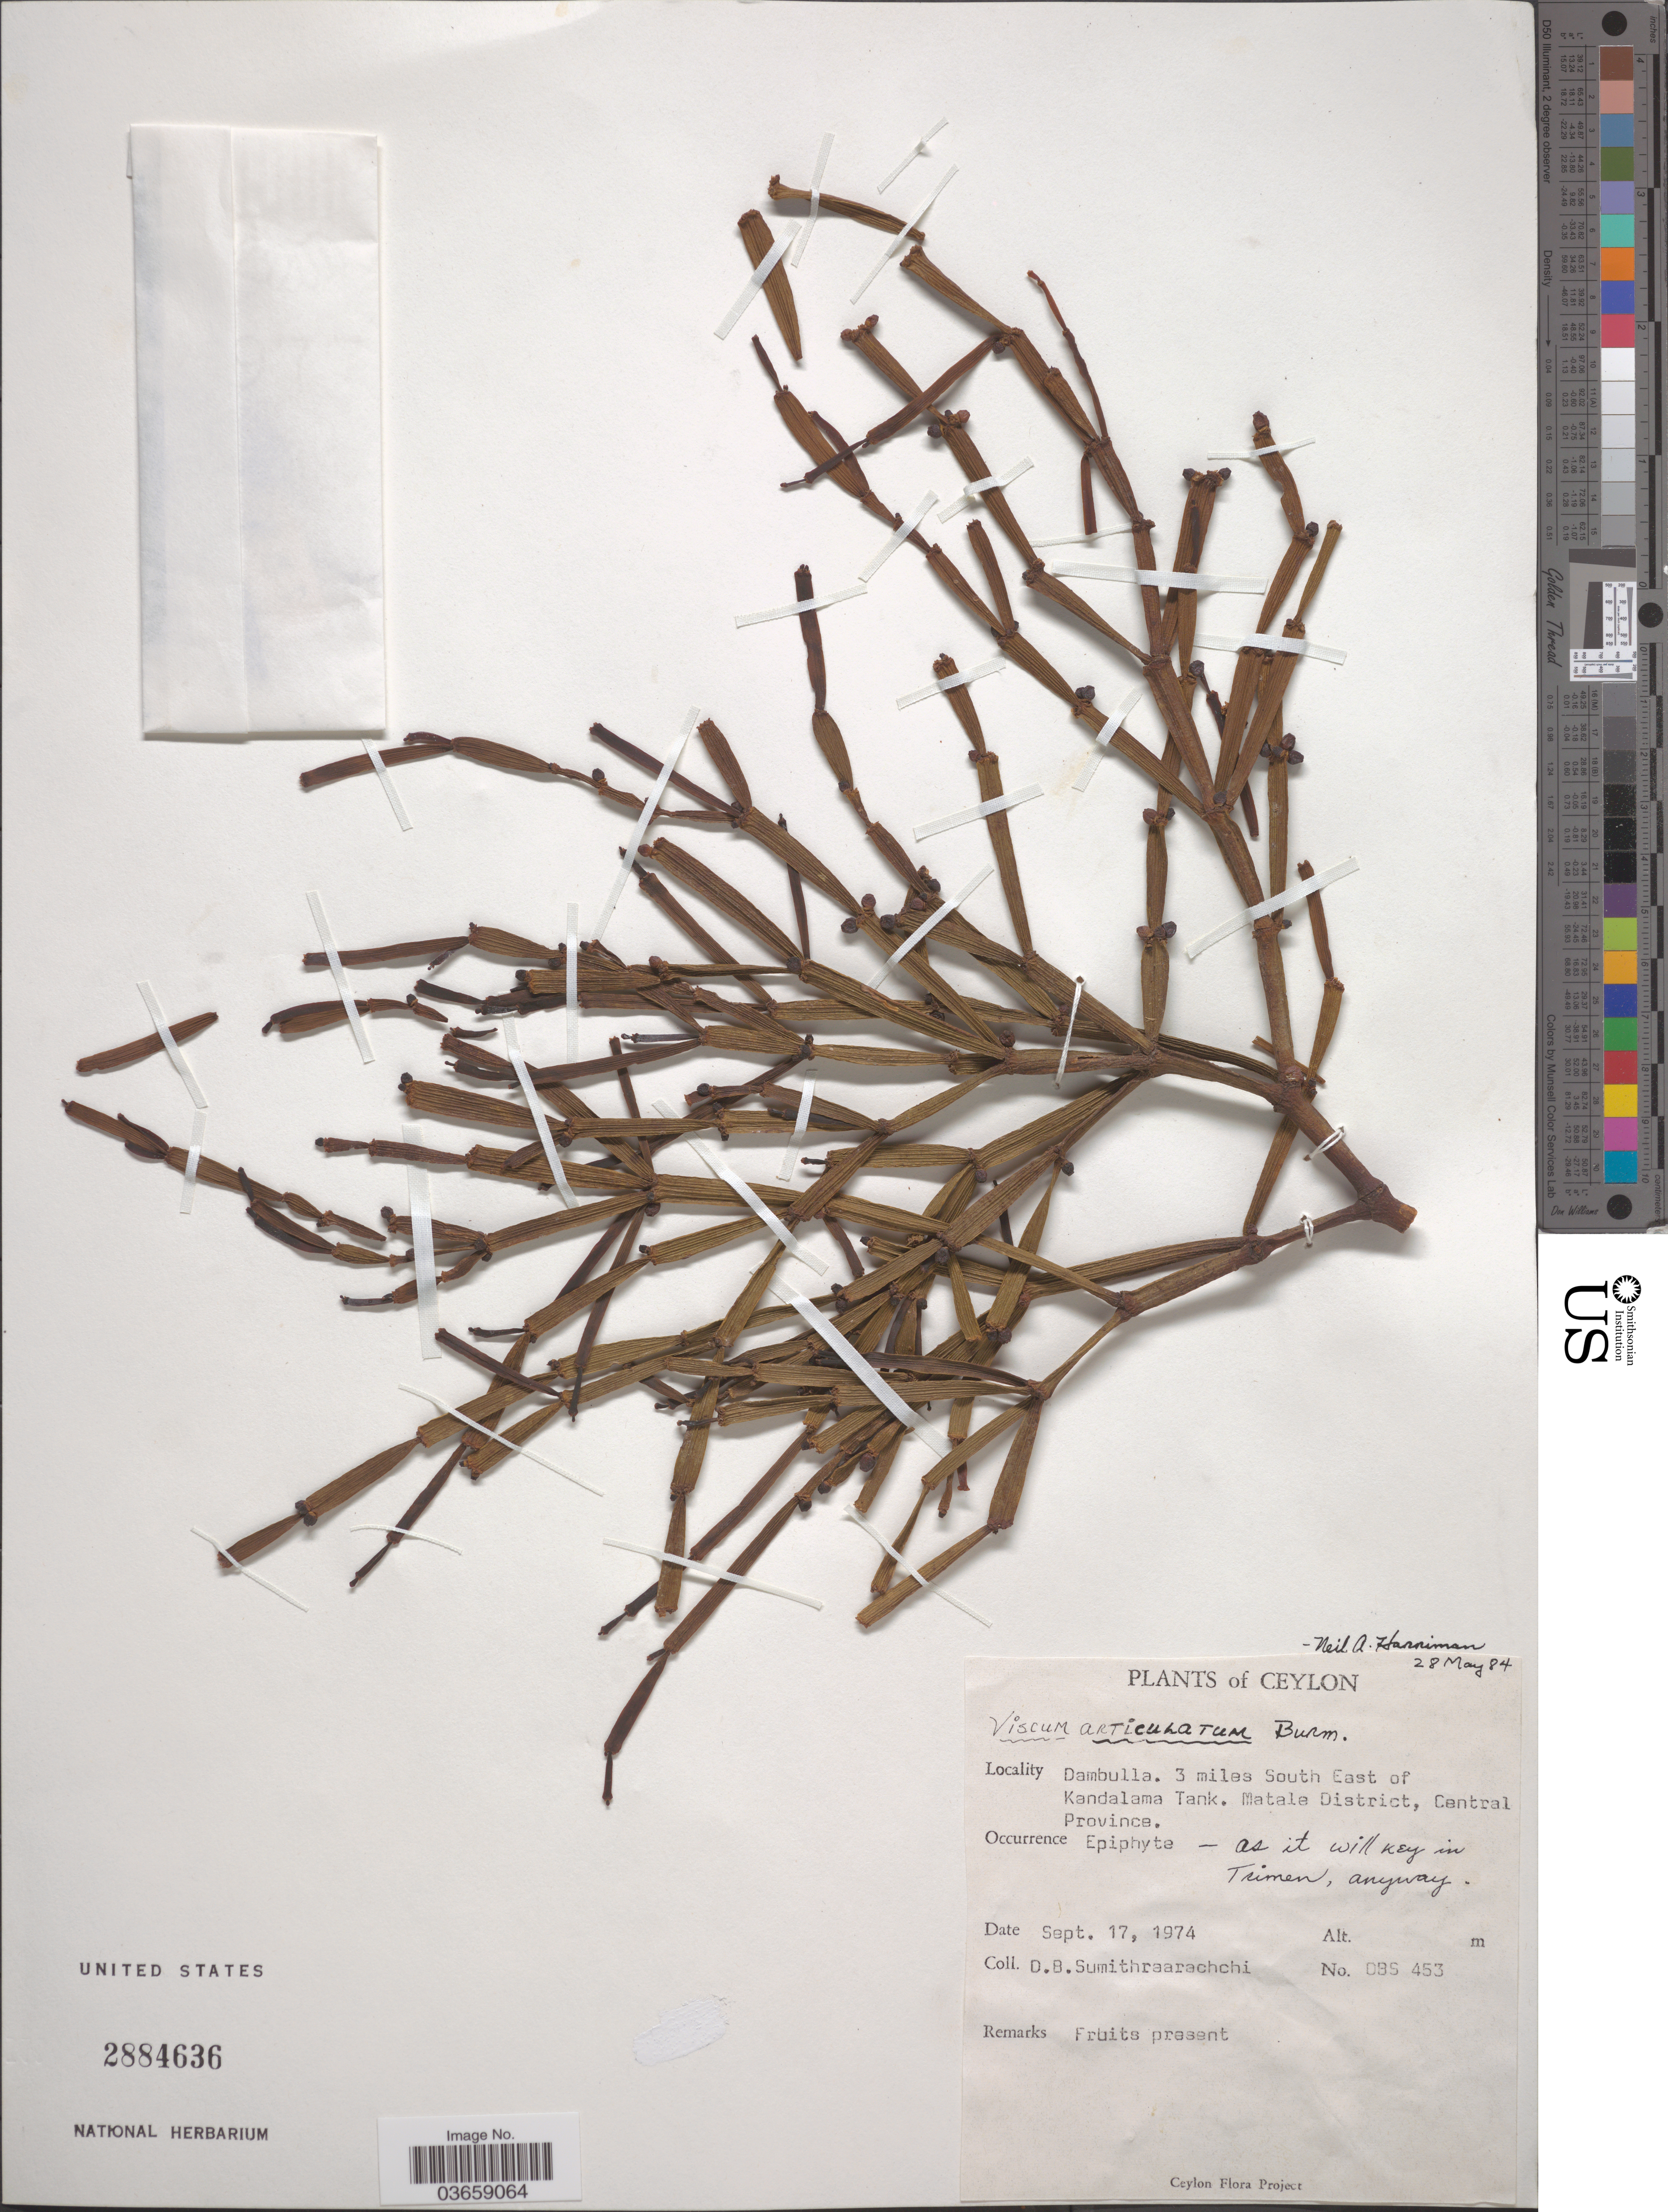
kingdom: Plantae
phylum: Tracheophyta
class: Magnoliopsida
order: Santalales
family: Viscaceae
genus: Viscum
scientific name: Viscum articulatum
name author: Burm. f.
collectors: D. B. Sumithraarachchi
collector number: DBS 453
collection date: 1974-09-17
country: Sri Lanka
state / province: Central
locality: Ceylon. Dambulla. 3 miles South East of Kandalama Tank. Matale District.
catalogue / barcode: US 2884636